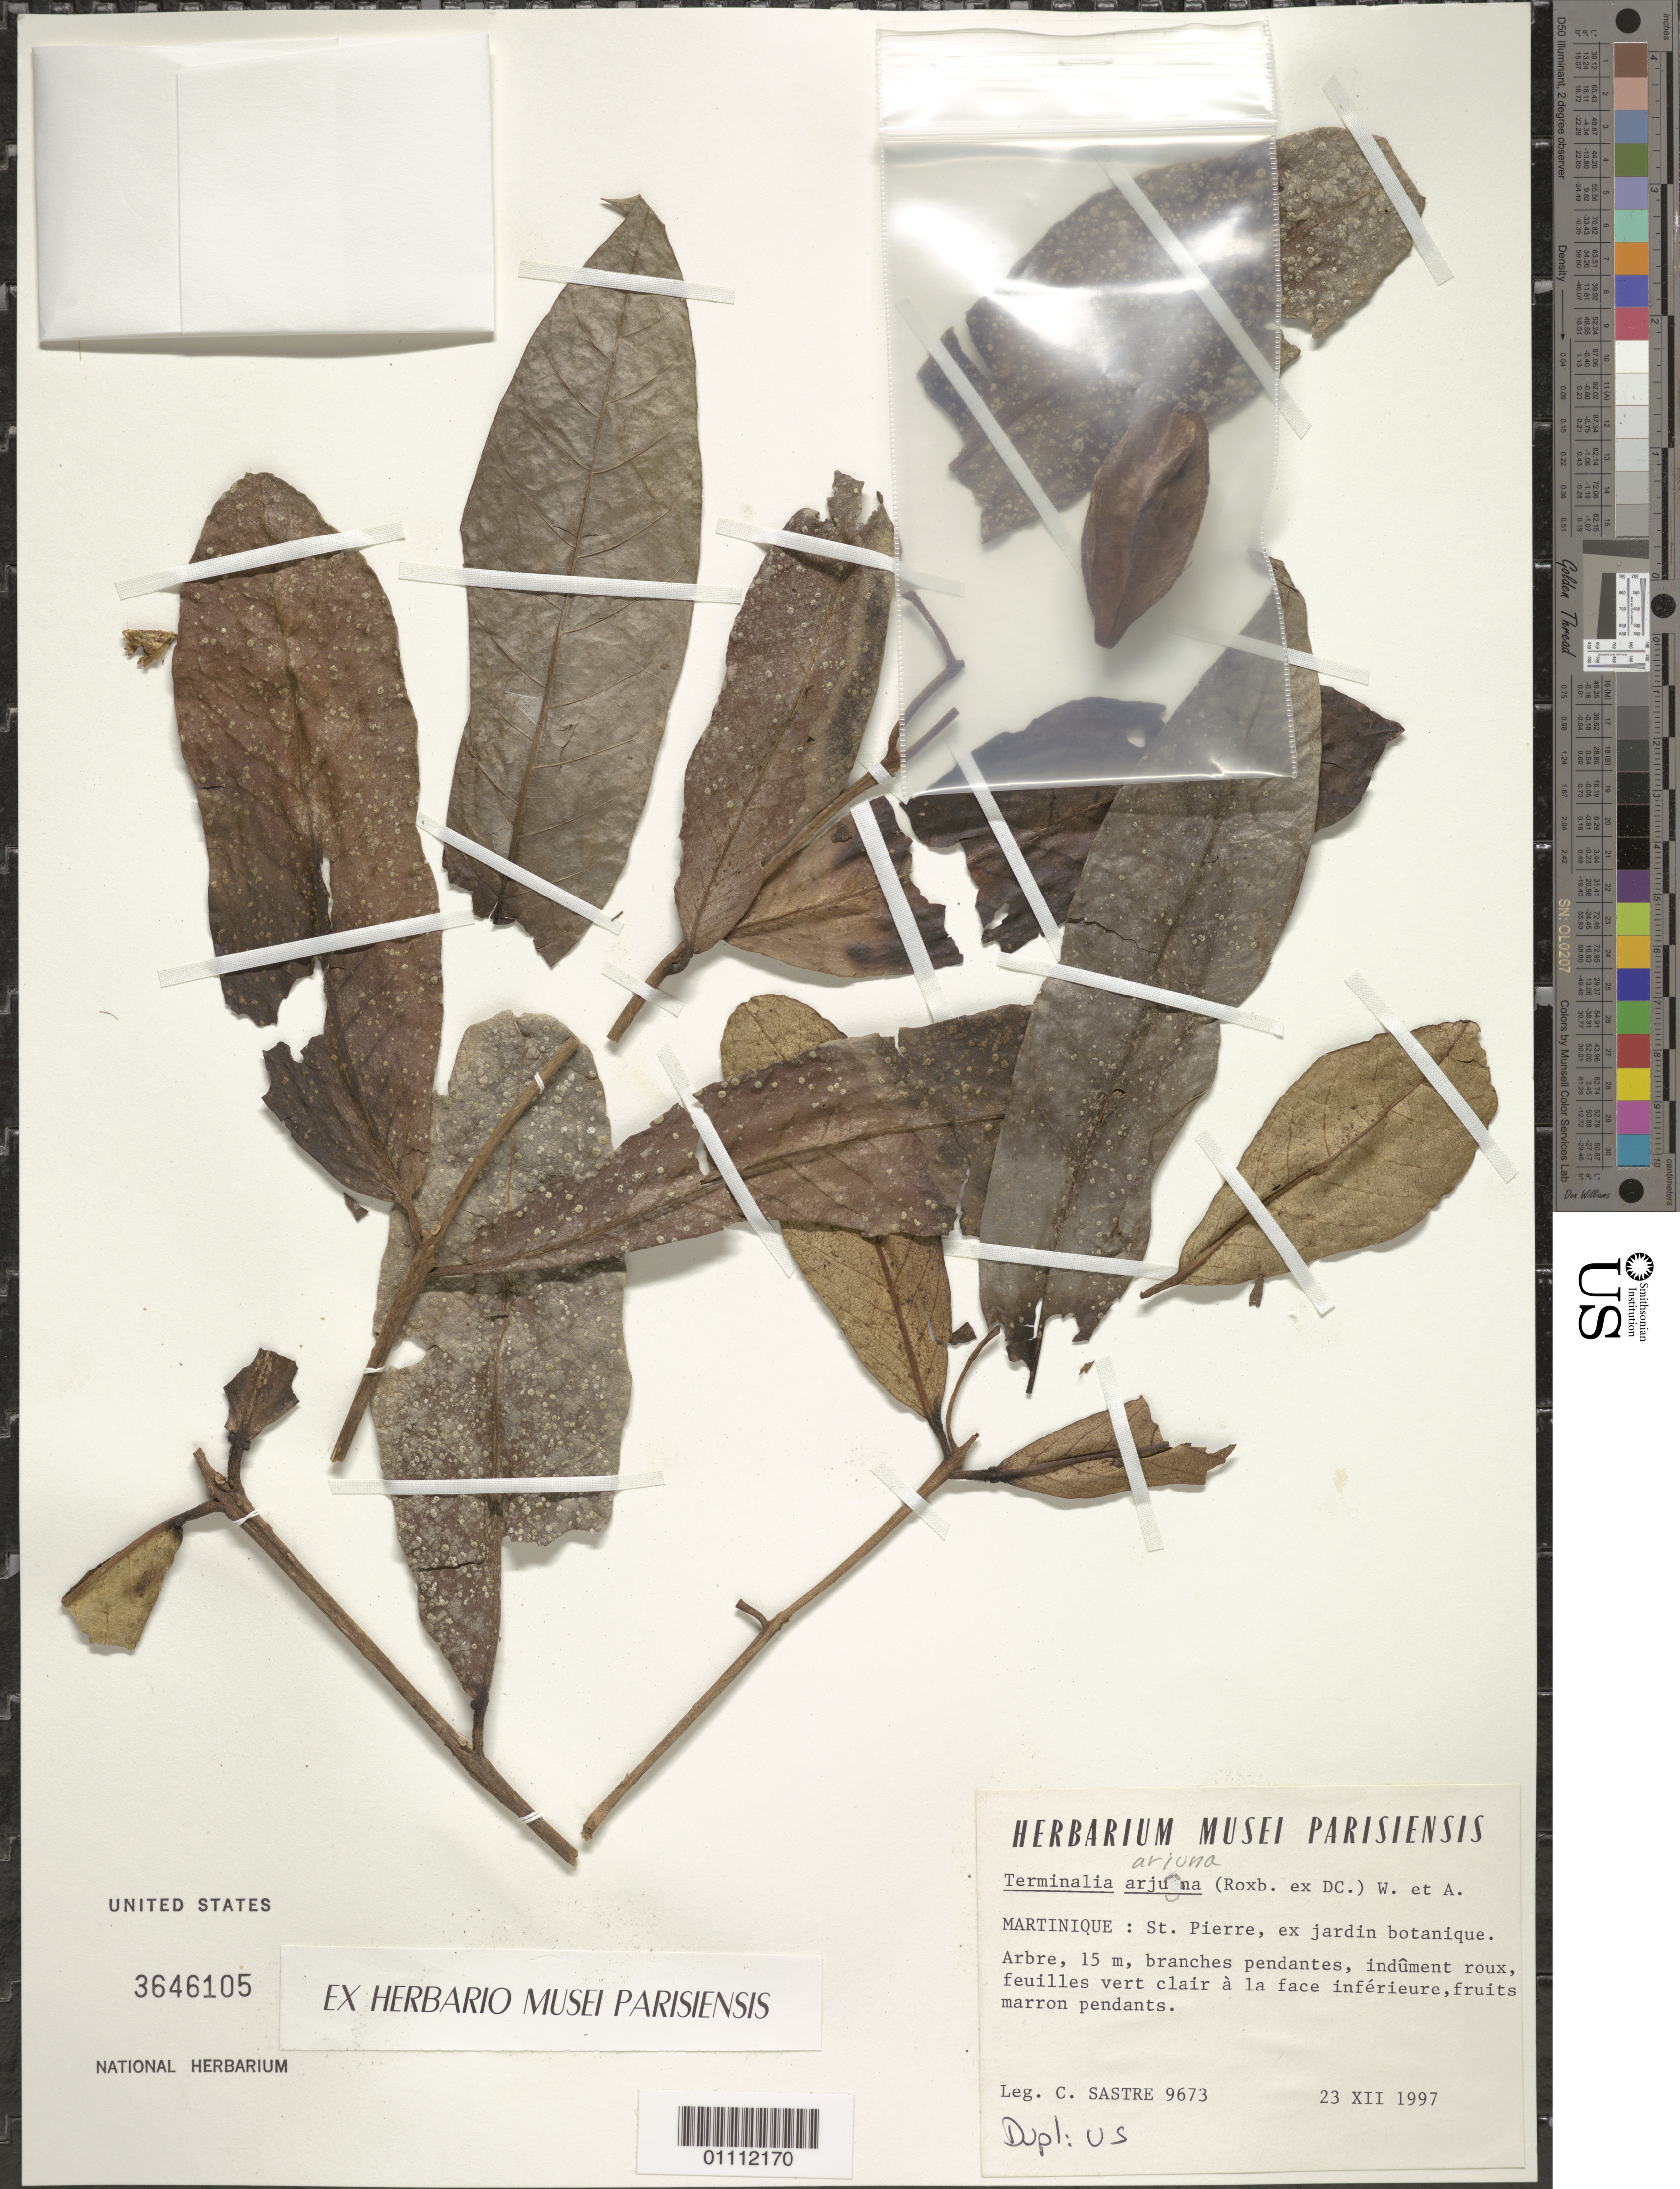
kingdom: Plantae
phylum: Tracheophyta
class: Magnoliopsida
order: Myrtales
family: Combretaceae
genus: Terminalia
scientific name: Terminalia arjuna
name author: (Roxb. ex DC.) Wight & Arn.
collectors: C. H. L. Sastre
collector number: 9673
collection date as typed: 23 Dec 1997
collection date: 1997-12-23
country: Martinique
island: Martinique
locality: St. Pierre, ex jardin botanique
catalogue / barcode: US 3646105